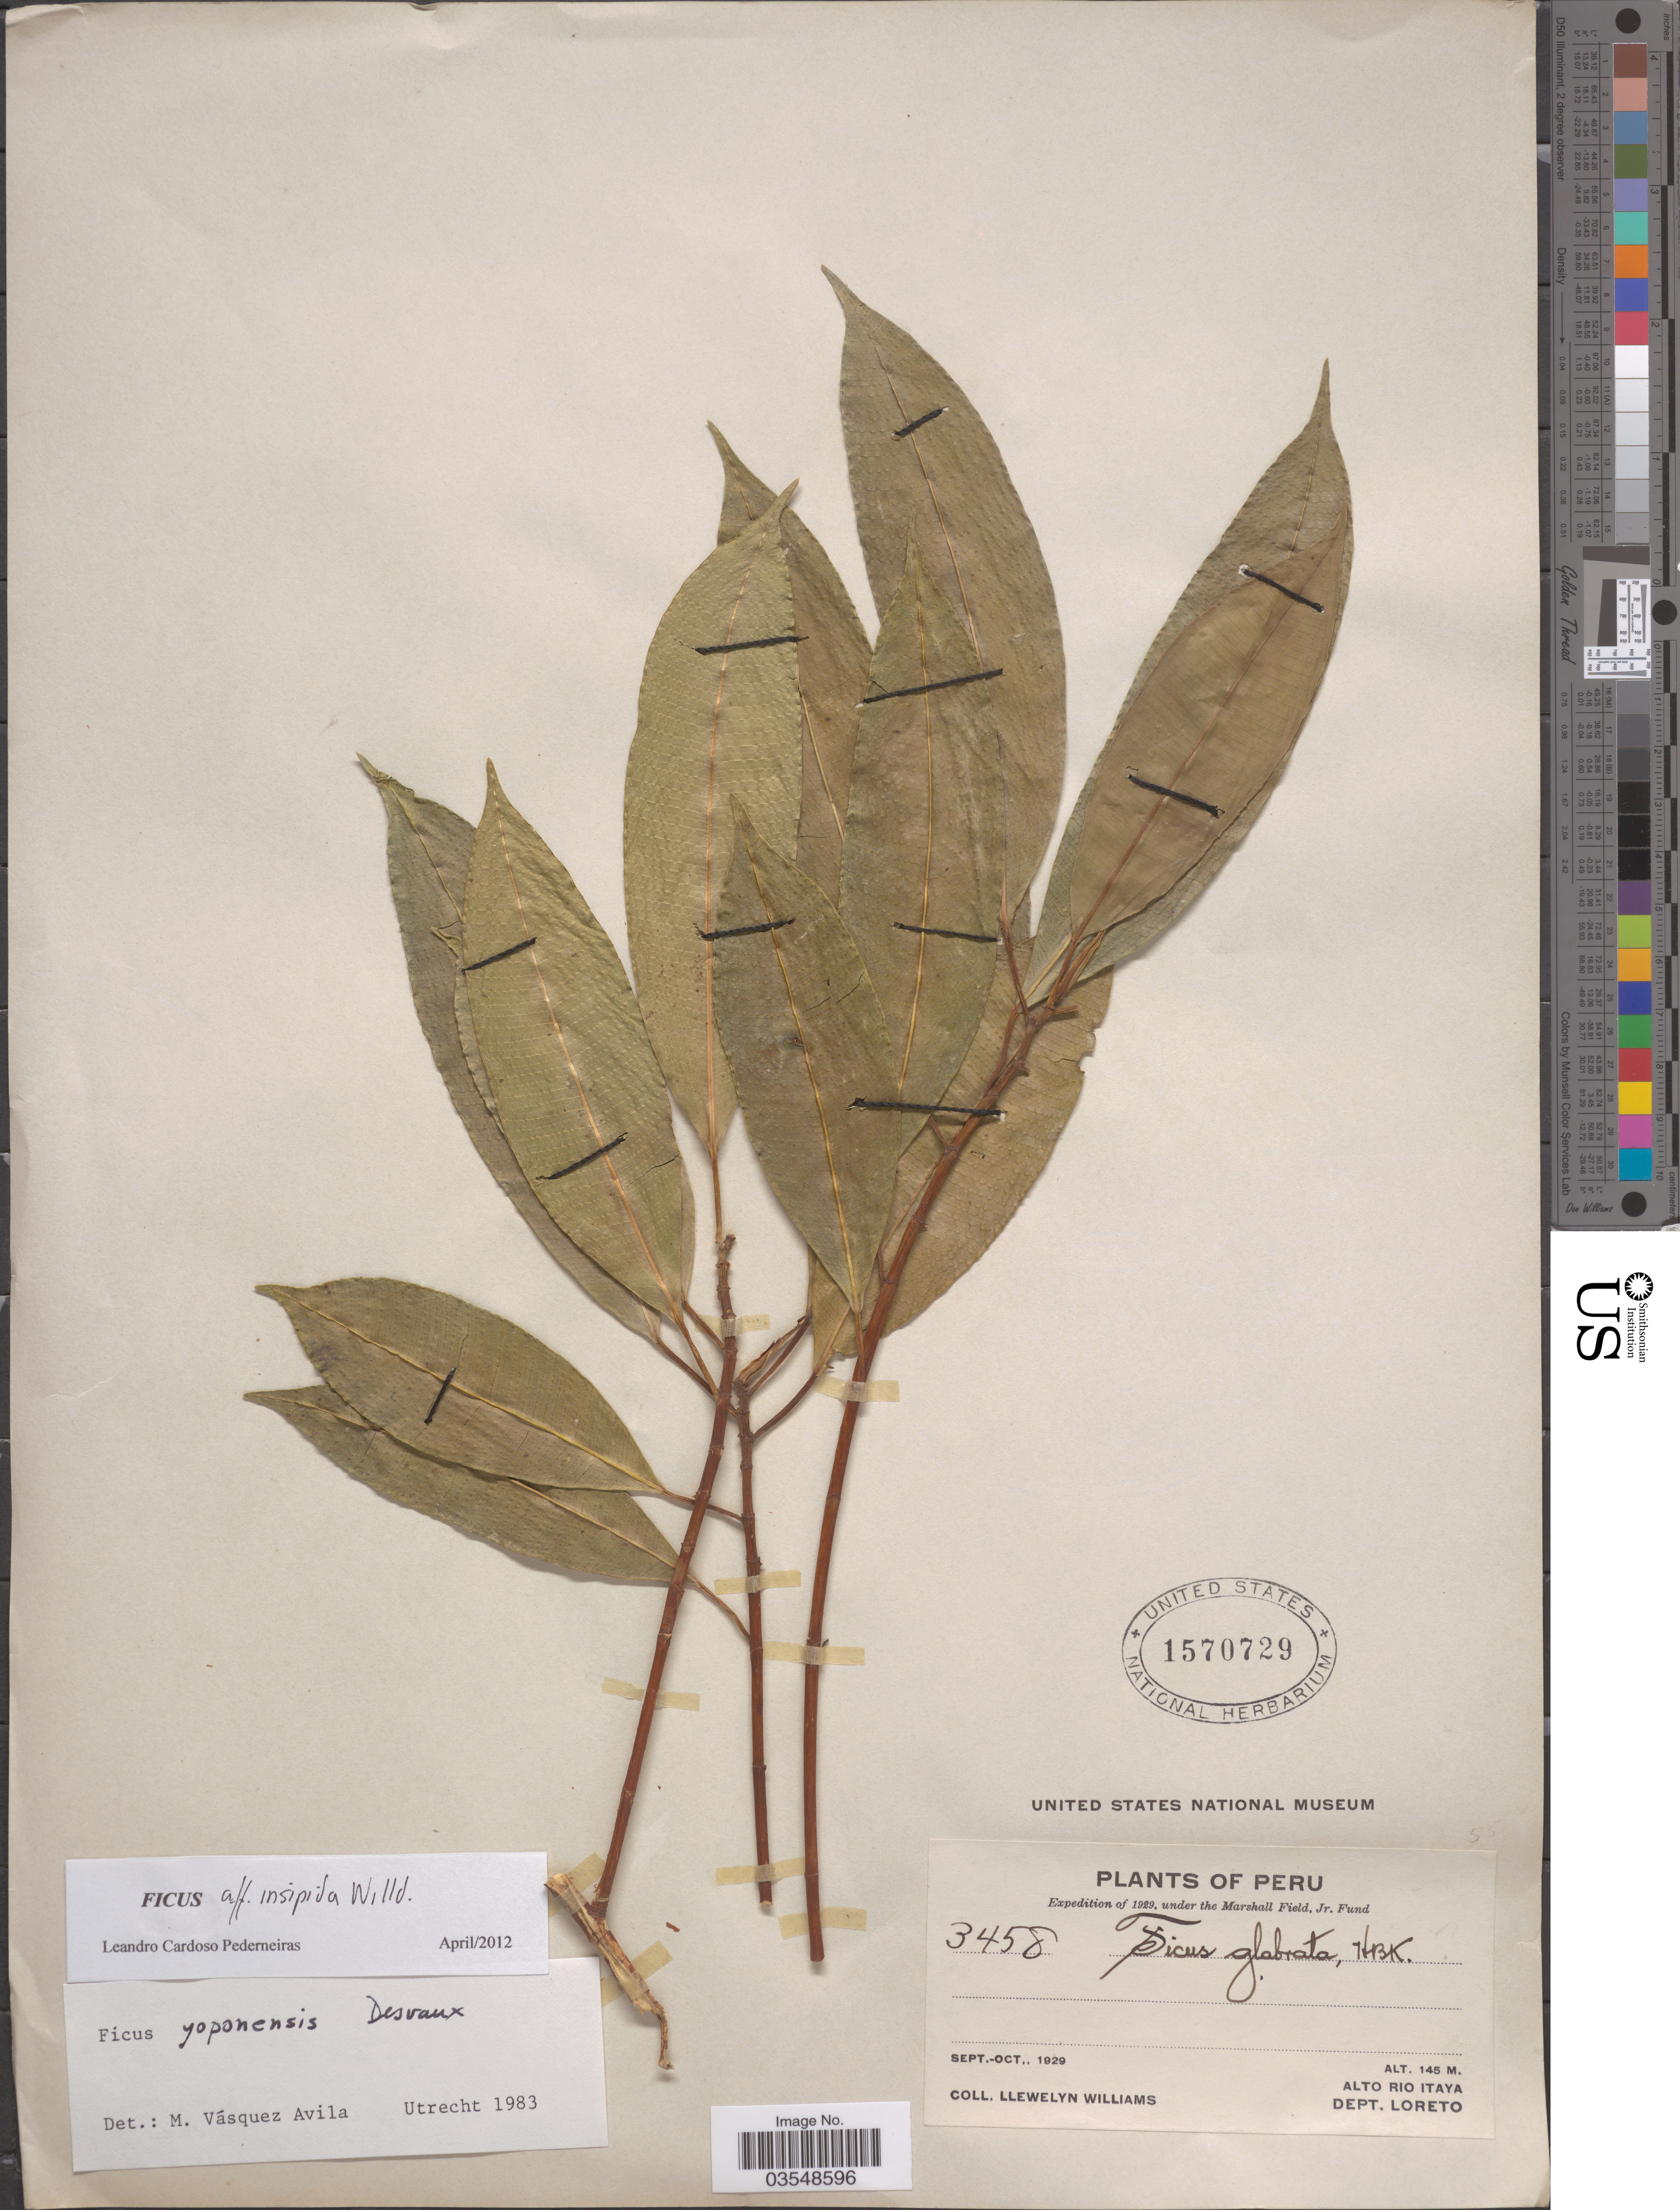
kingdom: Plantae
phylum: Tracheophyta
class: Magnoliopsida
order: Rosales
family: Moraceae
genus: Ficus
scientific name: Ficus insipida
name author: Willd.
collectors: Ll. Williams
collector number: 3458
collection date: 1929-09/1929-10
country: Peru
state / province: Loreto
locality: Alto Rio Itaya. Dept. Loreto.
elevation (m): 145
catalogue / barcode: US 1570729